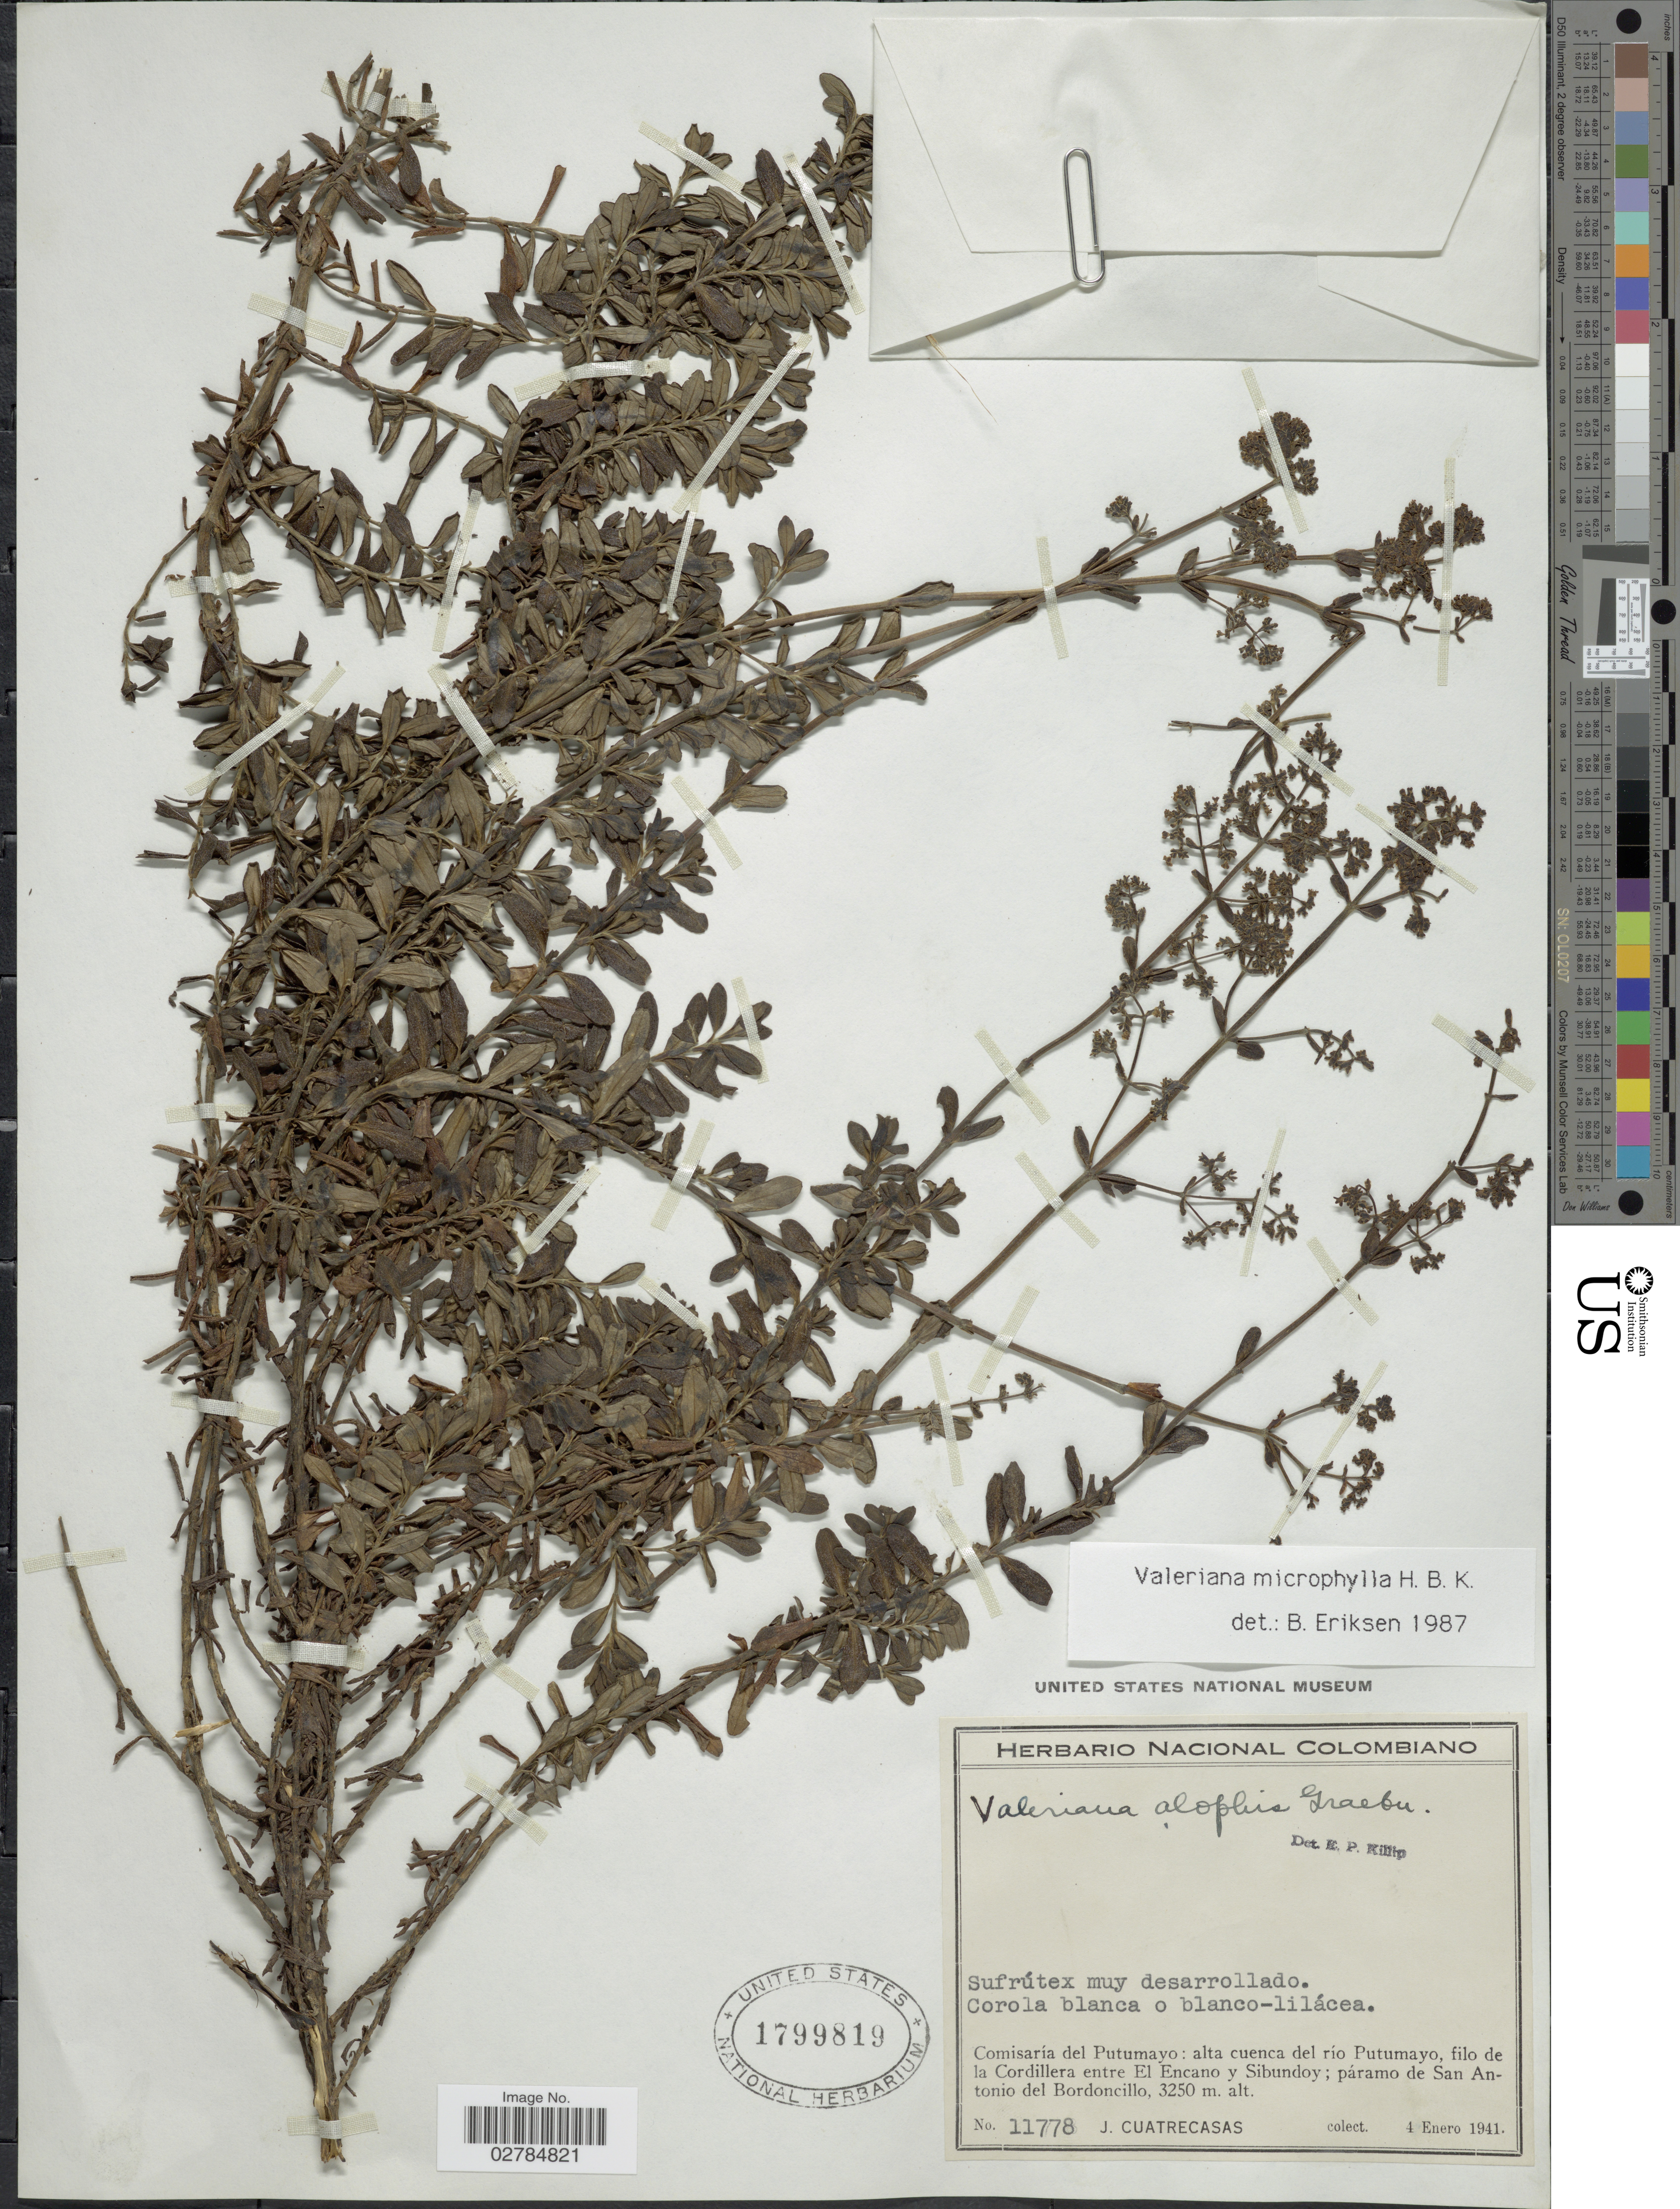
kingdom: Plantae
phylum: Tracheophyta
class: Magnoliopsida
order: Dipsacales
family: Caprifoliaceae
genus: Valeriana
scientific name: Valeriana microphylla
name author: Kunth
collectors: J. Cuatrecasas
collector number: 11778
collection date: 1941-01-04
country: Colombia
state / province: Putumayo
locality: Comisaría del Putumayo: alta cuenca del río Putumayo, filo de la Cordillera entre El Encano y Sibundoy; páramo de San Antonio del Bordoncillo.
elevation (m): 3250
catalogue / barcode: US 1799819